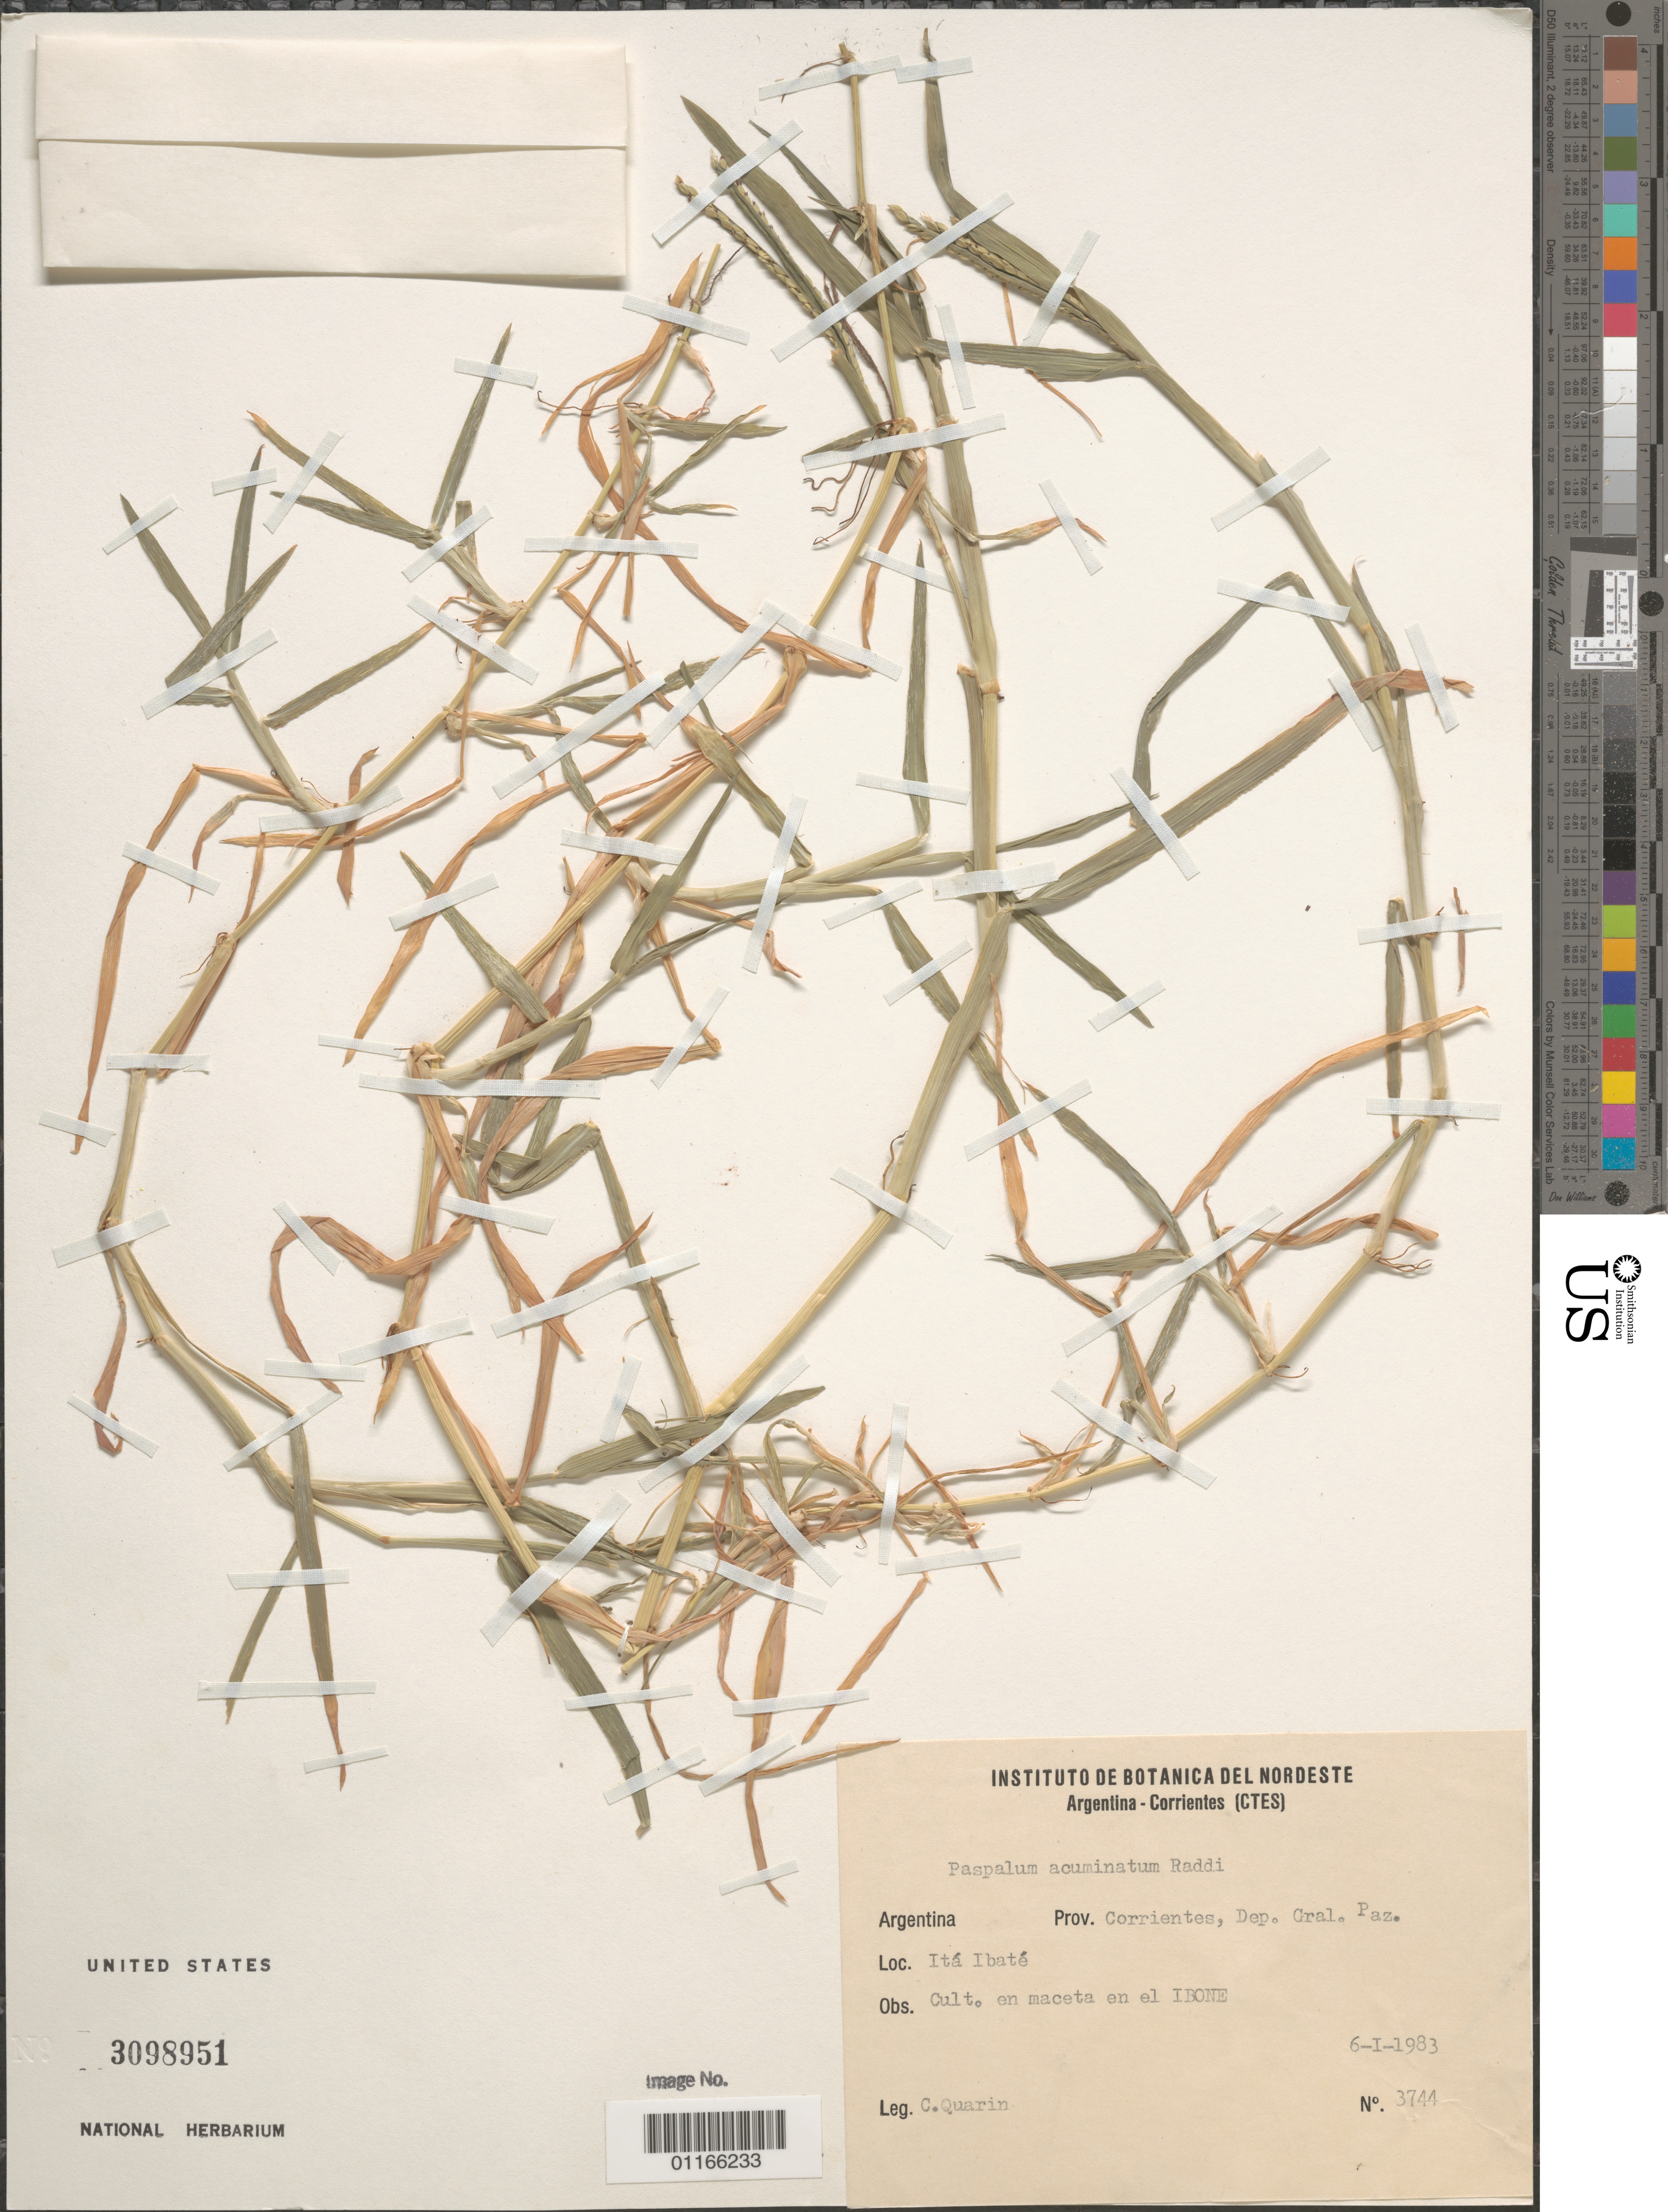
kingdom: Plantae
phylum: Tracheophyta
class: Liliopsida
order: Poales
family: Poaceae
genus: Paspalum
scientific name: Paspalum acuminatum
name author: Raddi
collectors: C. Quarín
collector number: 3744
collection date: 1983-01-06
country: Argentina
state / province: Corrientes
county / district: General Paz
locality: Ita Ibate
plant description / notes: Obs. : Cult. en maceta en el IBONE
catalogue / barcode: US 3098951